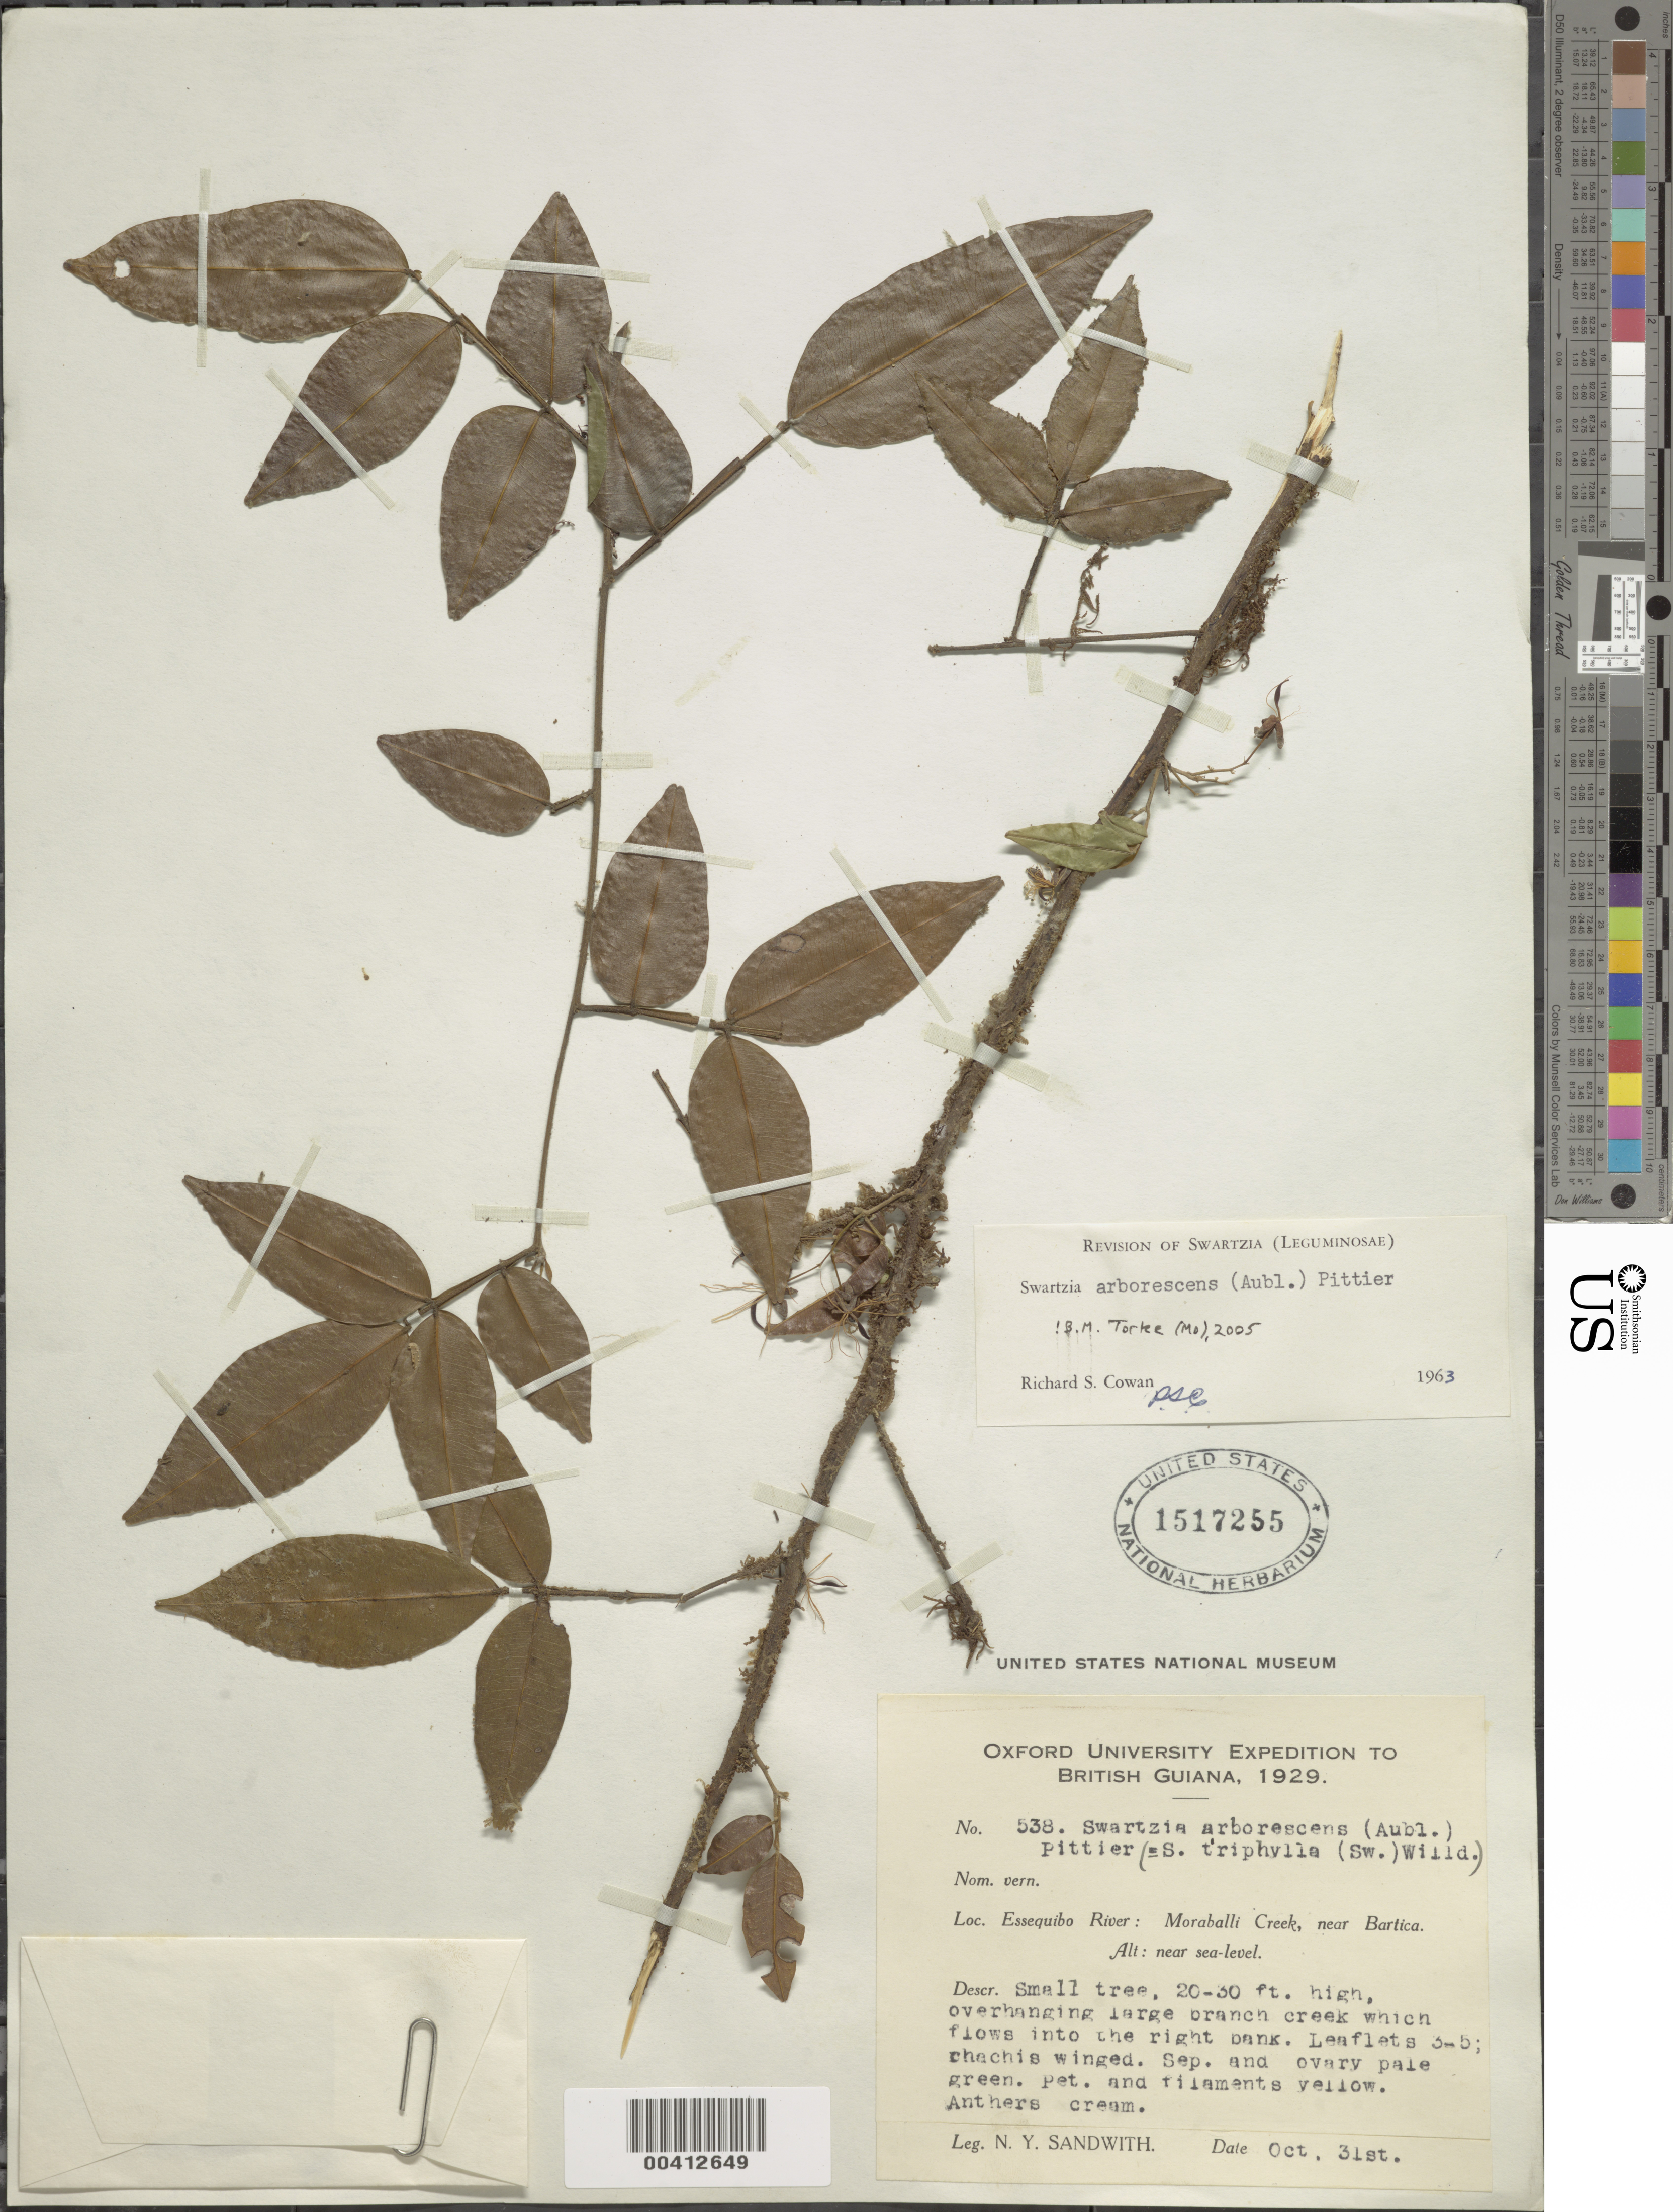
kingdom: Plantae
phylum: Tracheophyta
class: Magnoliopsida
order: Fabales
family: Fabaceae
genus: Swartzia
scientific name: Swartzia arborescens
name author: (Aubl.) Pittier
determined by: Cowan, R. S.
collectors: N. Y. Sandwith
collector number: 538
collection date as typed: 31 Oct 1929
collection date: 1929-10-31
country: Guyana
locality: Moraballi creek, near bartica. essequibo river.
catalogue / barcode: US 1517255